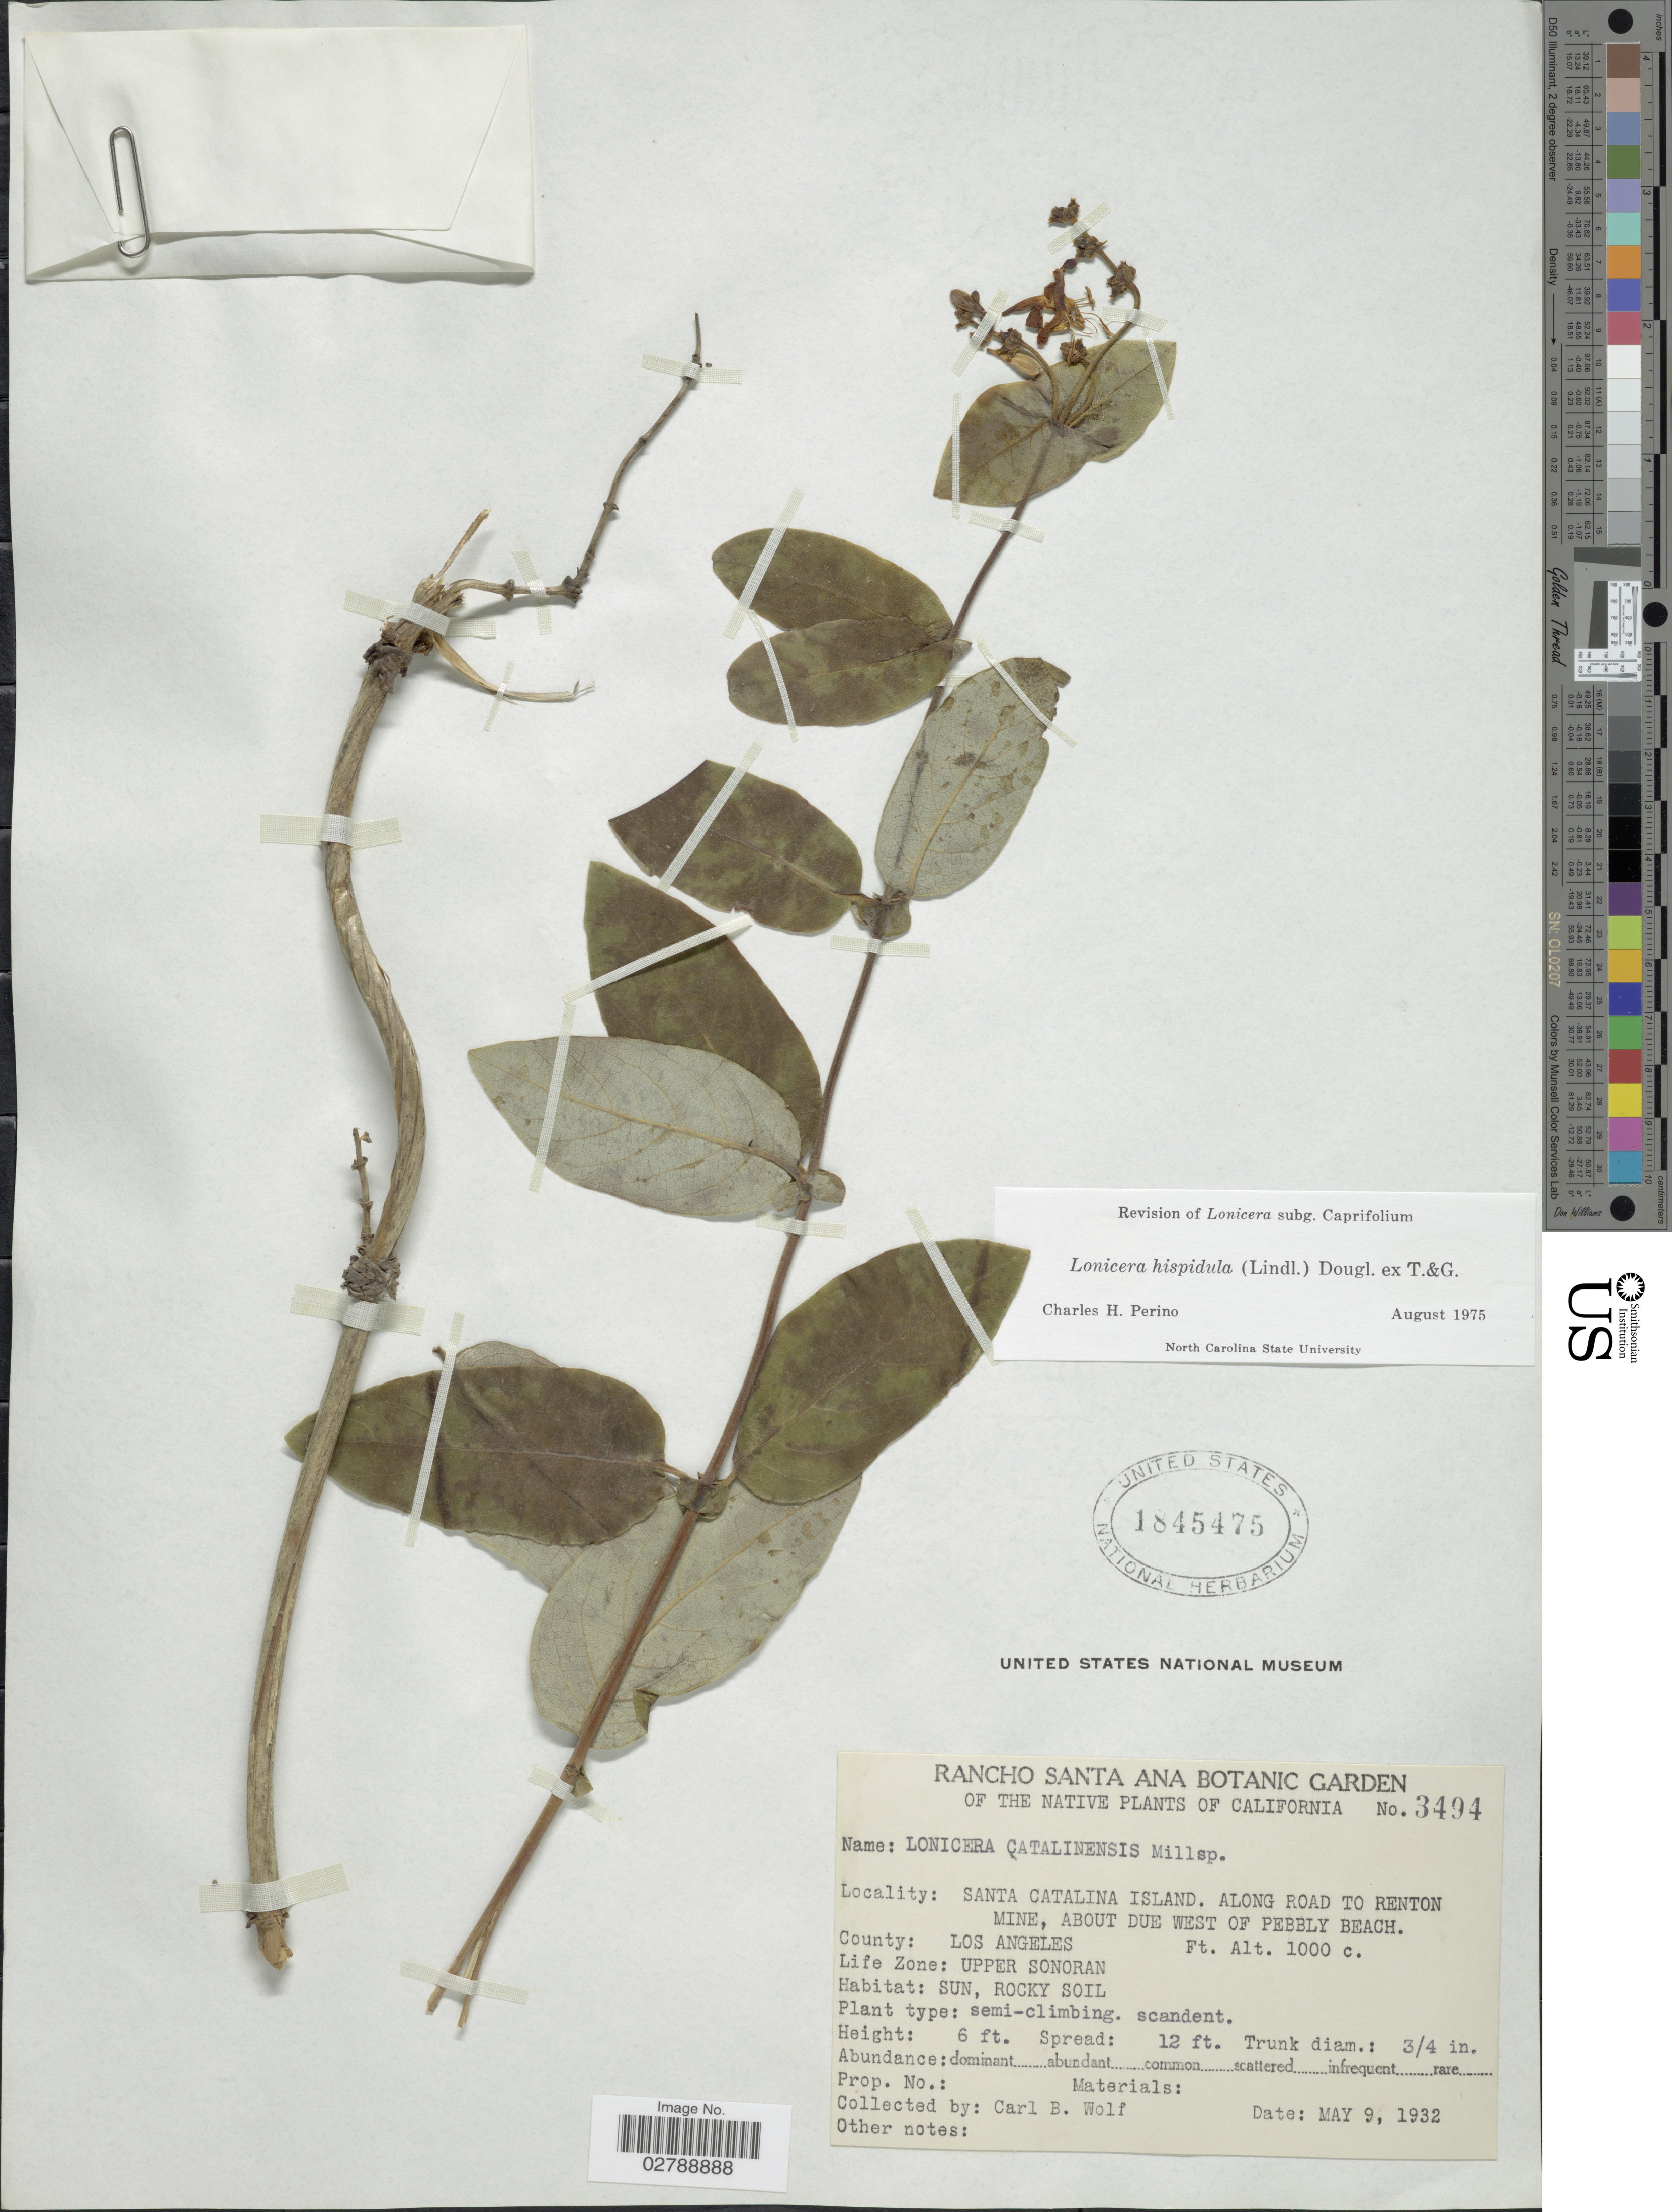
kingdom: Plantae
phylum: Tracheophyta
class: Magnoliopsida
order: Dipsacales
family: Caprifoliaceae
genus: Lonicera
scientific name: Lonicera catalinensis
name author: Millsp.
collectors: C. B. Wolf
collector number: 3494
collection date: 1932-05-09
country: United States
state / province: California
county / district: Los Angeles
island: Santa Catalina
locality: Santa Catalina Island. Along road to Renton mine, about due west of Pebbly Beach. County: Los Angeles. Upper Sonoran.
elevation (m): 305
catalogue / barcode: US 1845475